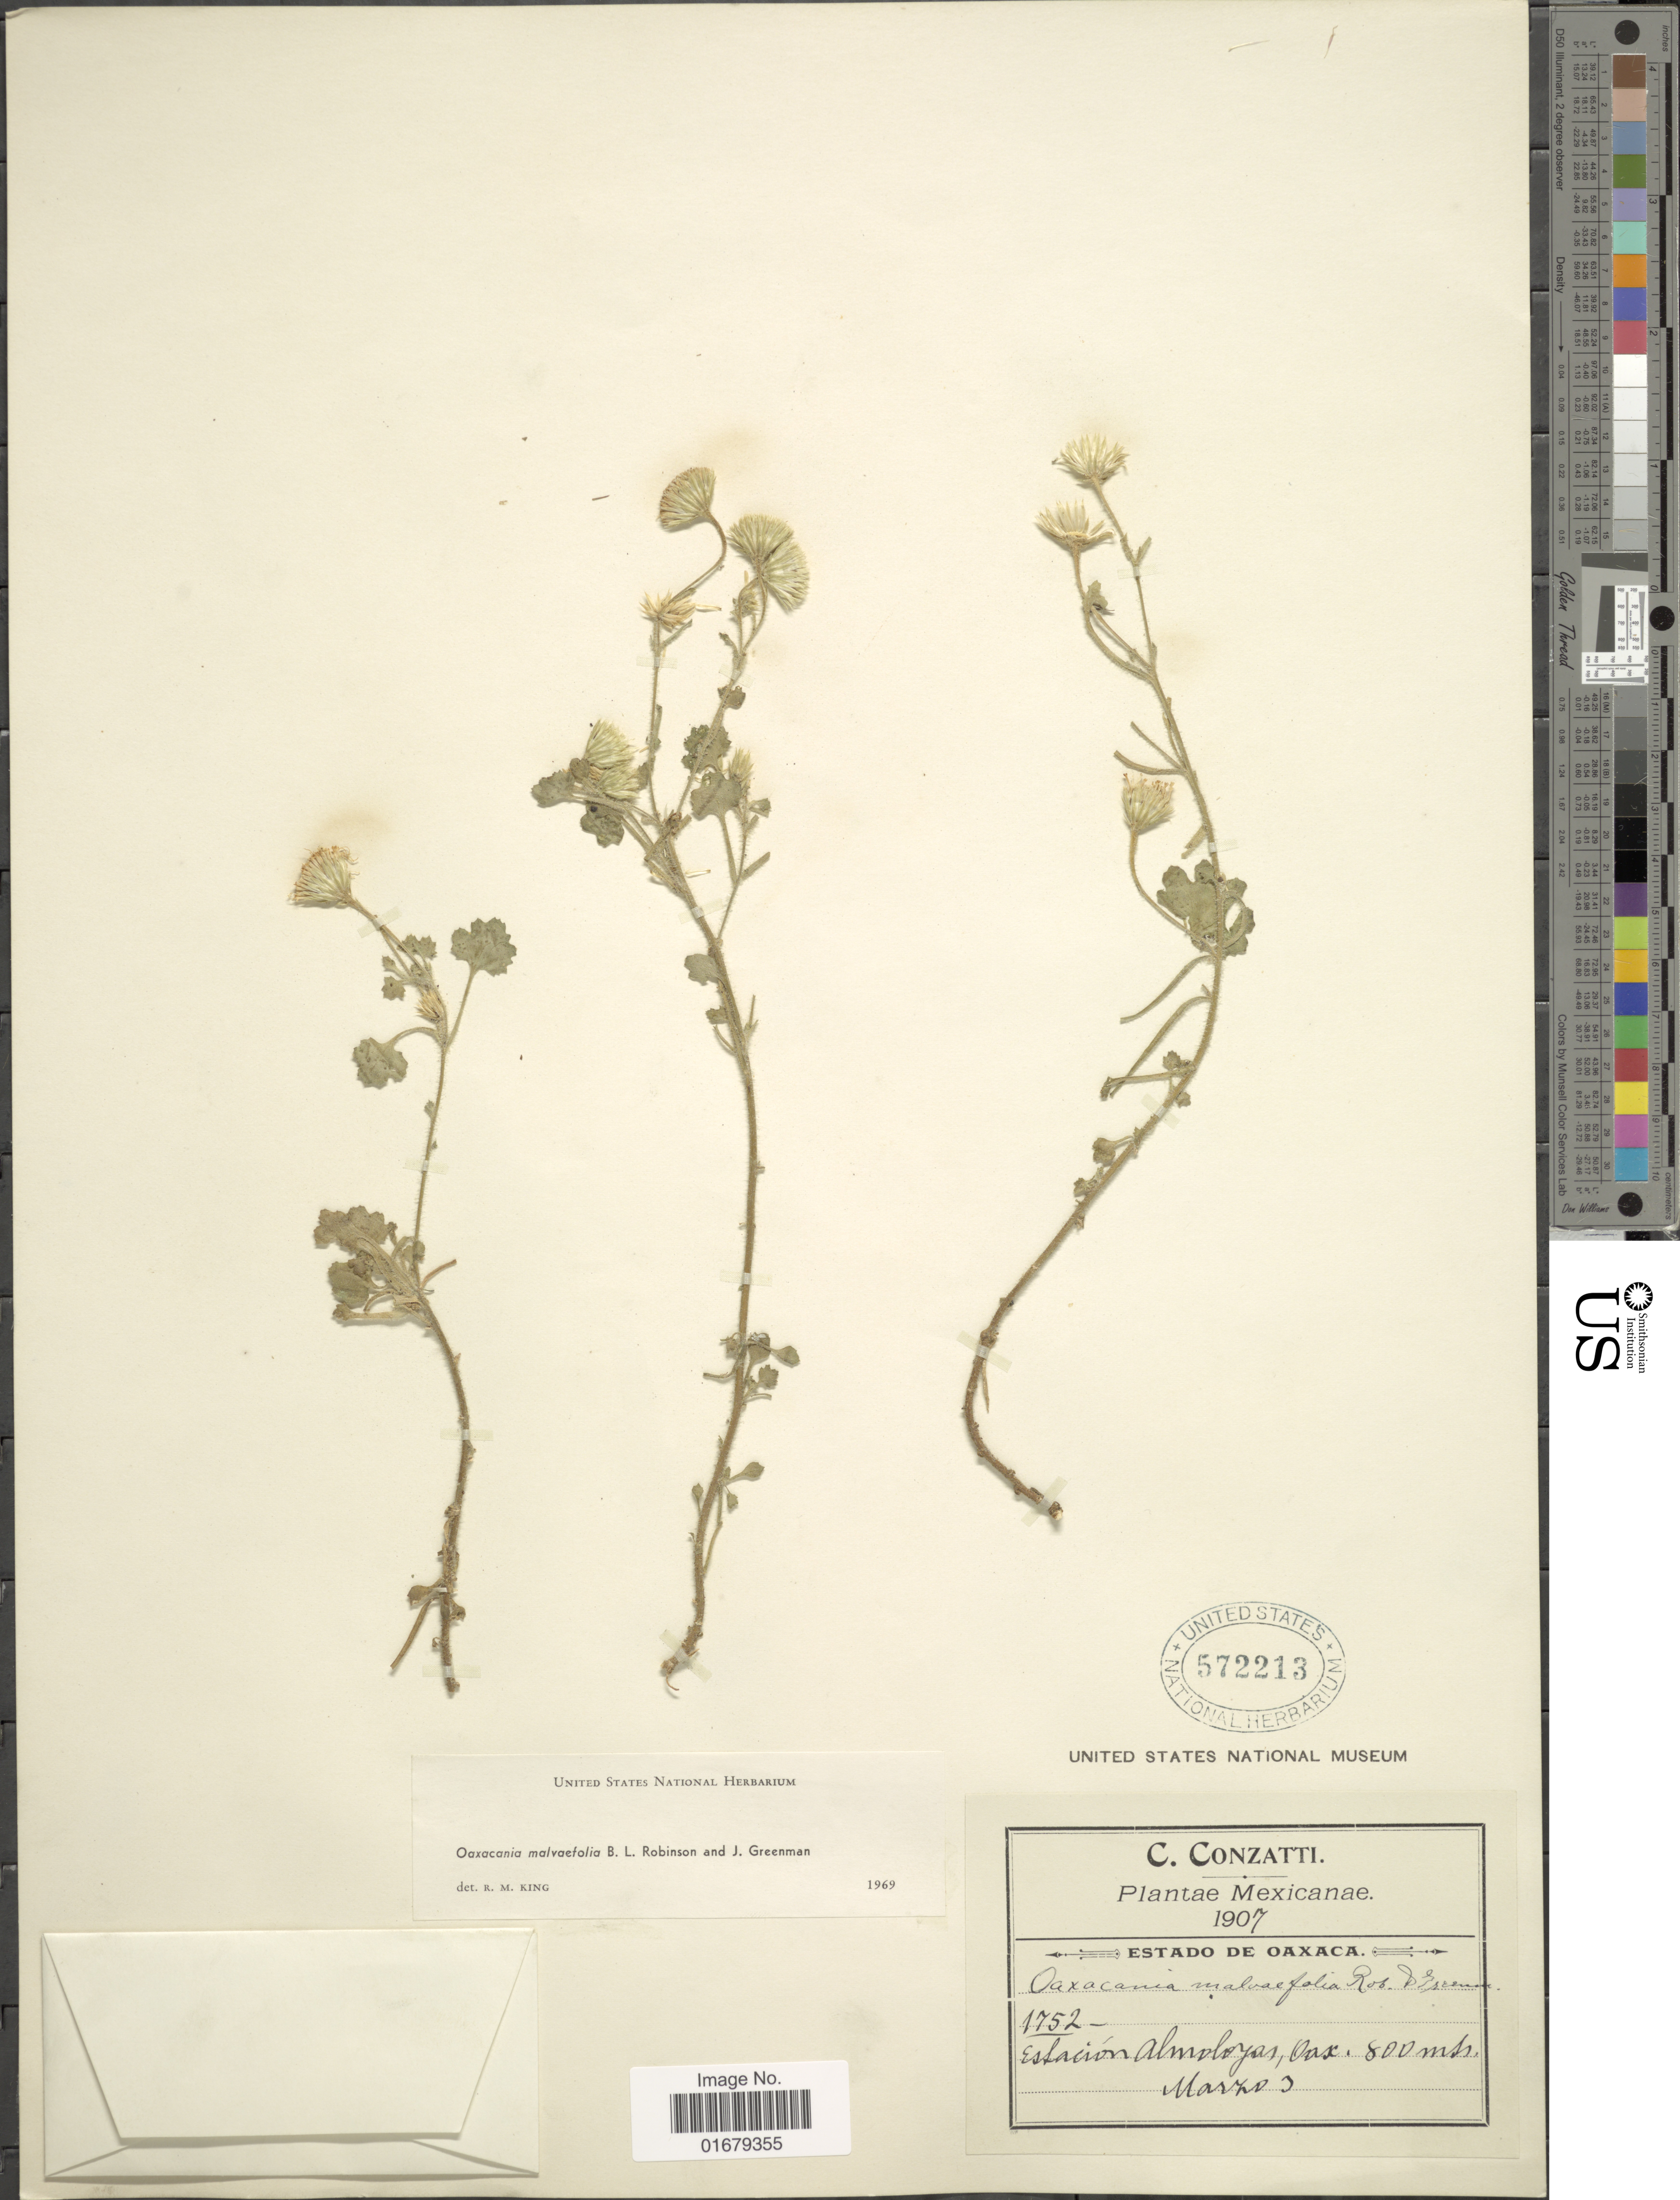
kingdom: Plantae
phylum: Tracheophyta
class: Magnoliopsida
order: Asterales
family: Asteraceae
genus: Oaxacania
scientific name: Oaxacania malvifolia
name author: B.L. Rob. & Greenm.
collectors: C. Conzatti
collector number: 1752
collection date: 1907-03-03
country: Mexico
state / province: Oaxaca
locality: Estado de Oaxaca, Estacion Almoloyas.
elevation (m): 800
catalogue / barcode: US 572213